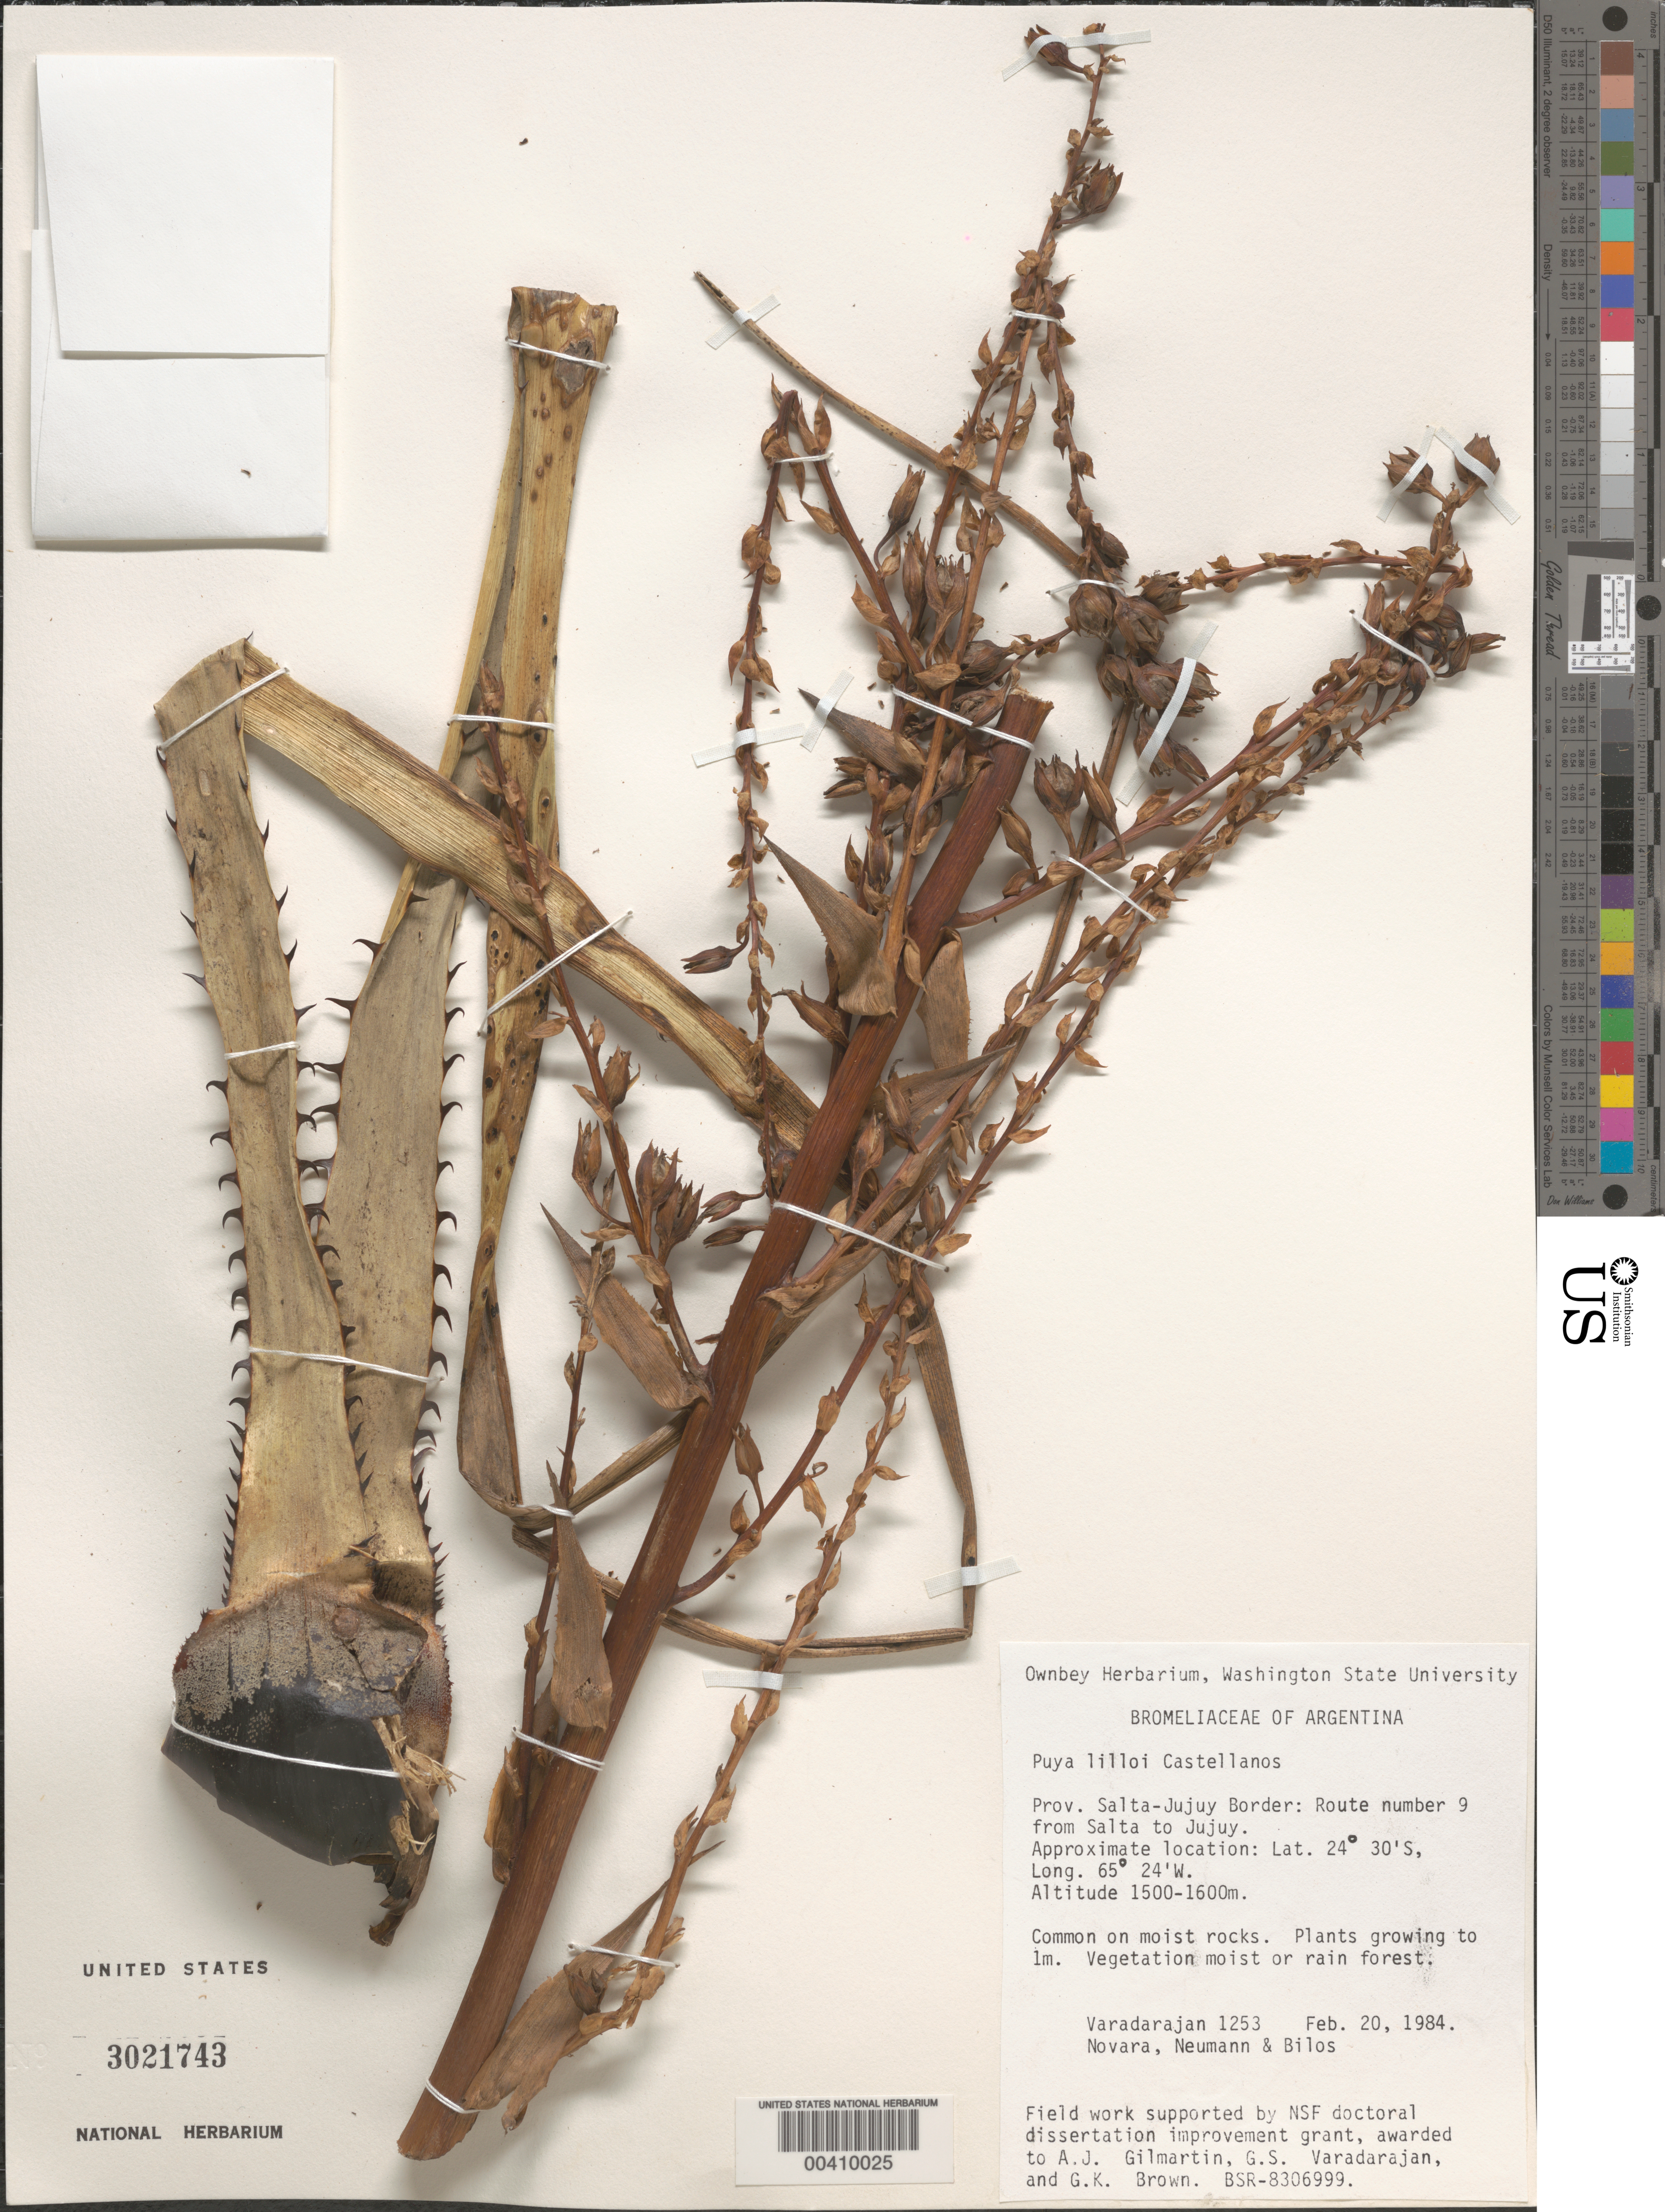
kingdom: Plantae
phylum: Tracheophyta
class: Liliopsida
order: Poales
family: Bromeliaceae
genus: Puya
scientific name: Puya lilloi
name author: A. Cast.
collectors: G. S. Varadarajan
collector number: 1253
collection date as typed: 24 Feb 1984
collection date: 1984-02-24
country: Argentina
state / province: Salta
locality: Salta-Jujuy border, rt. #9 from Salta to Jujuy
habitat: Common on moist rocks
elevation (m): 1500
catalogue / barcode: US 3021743